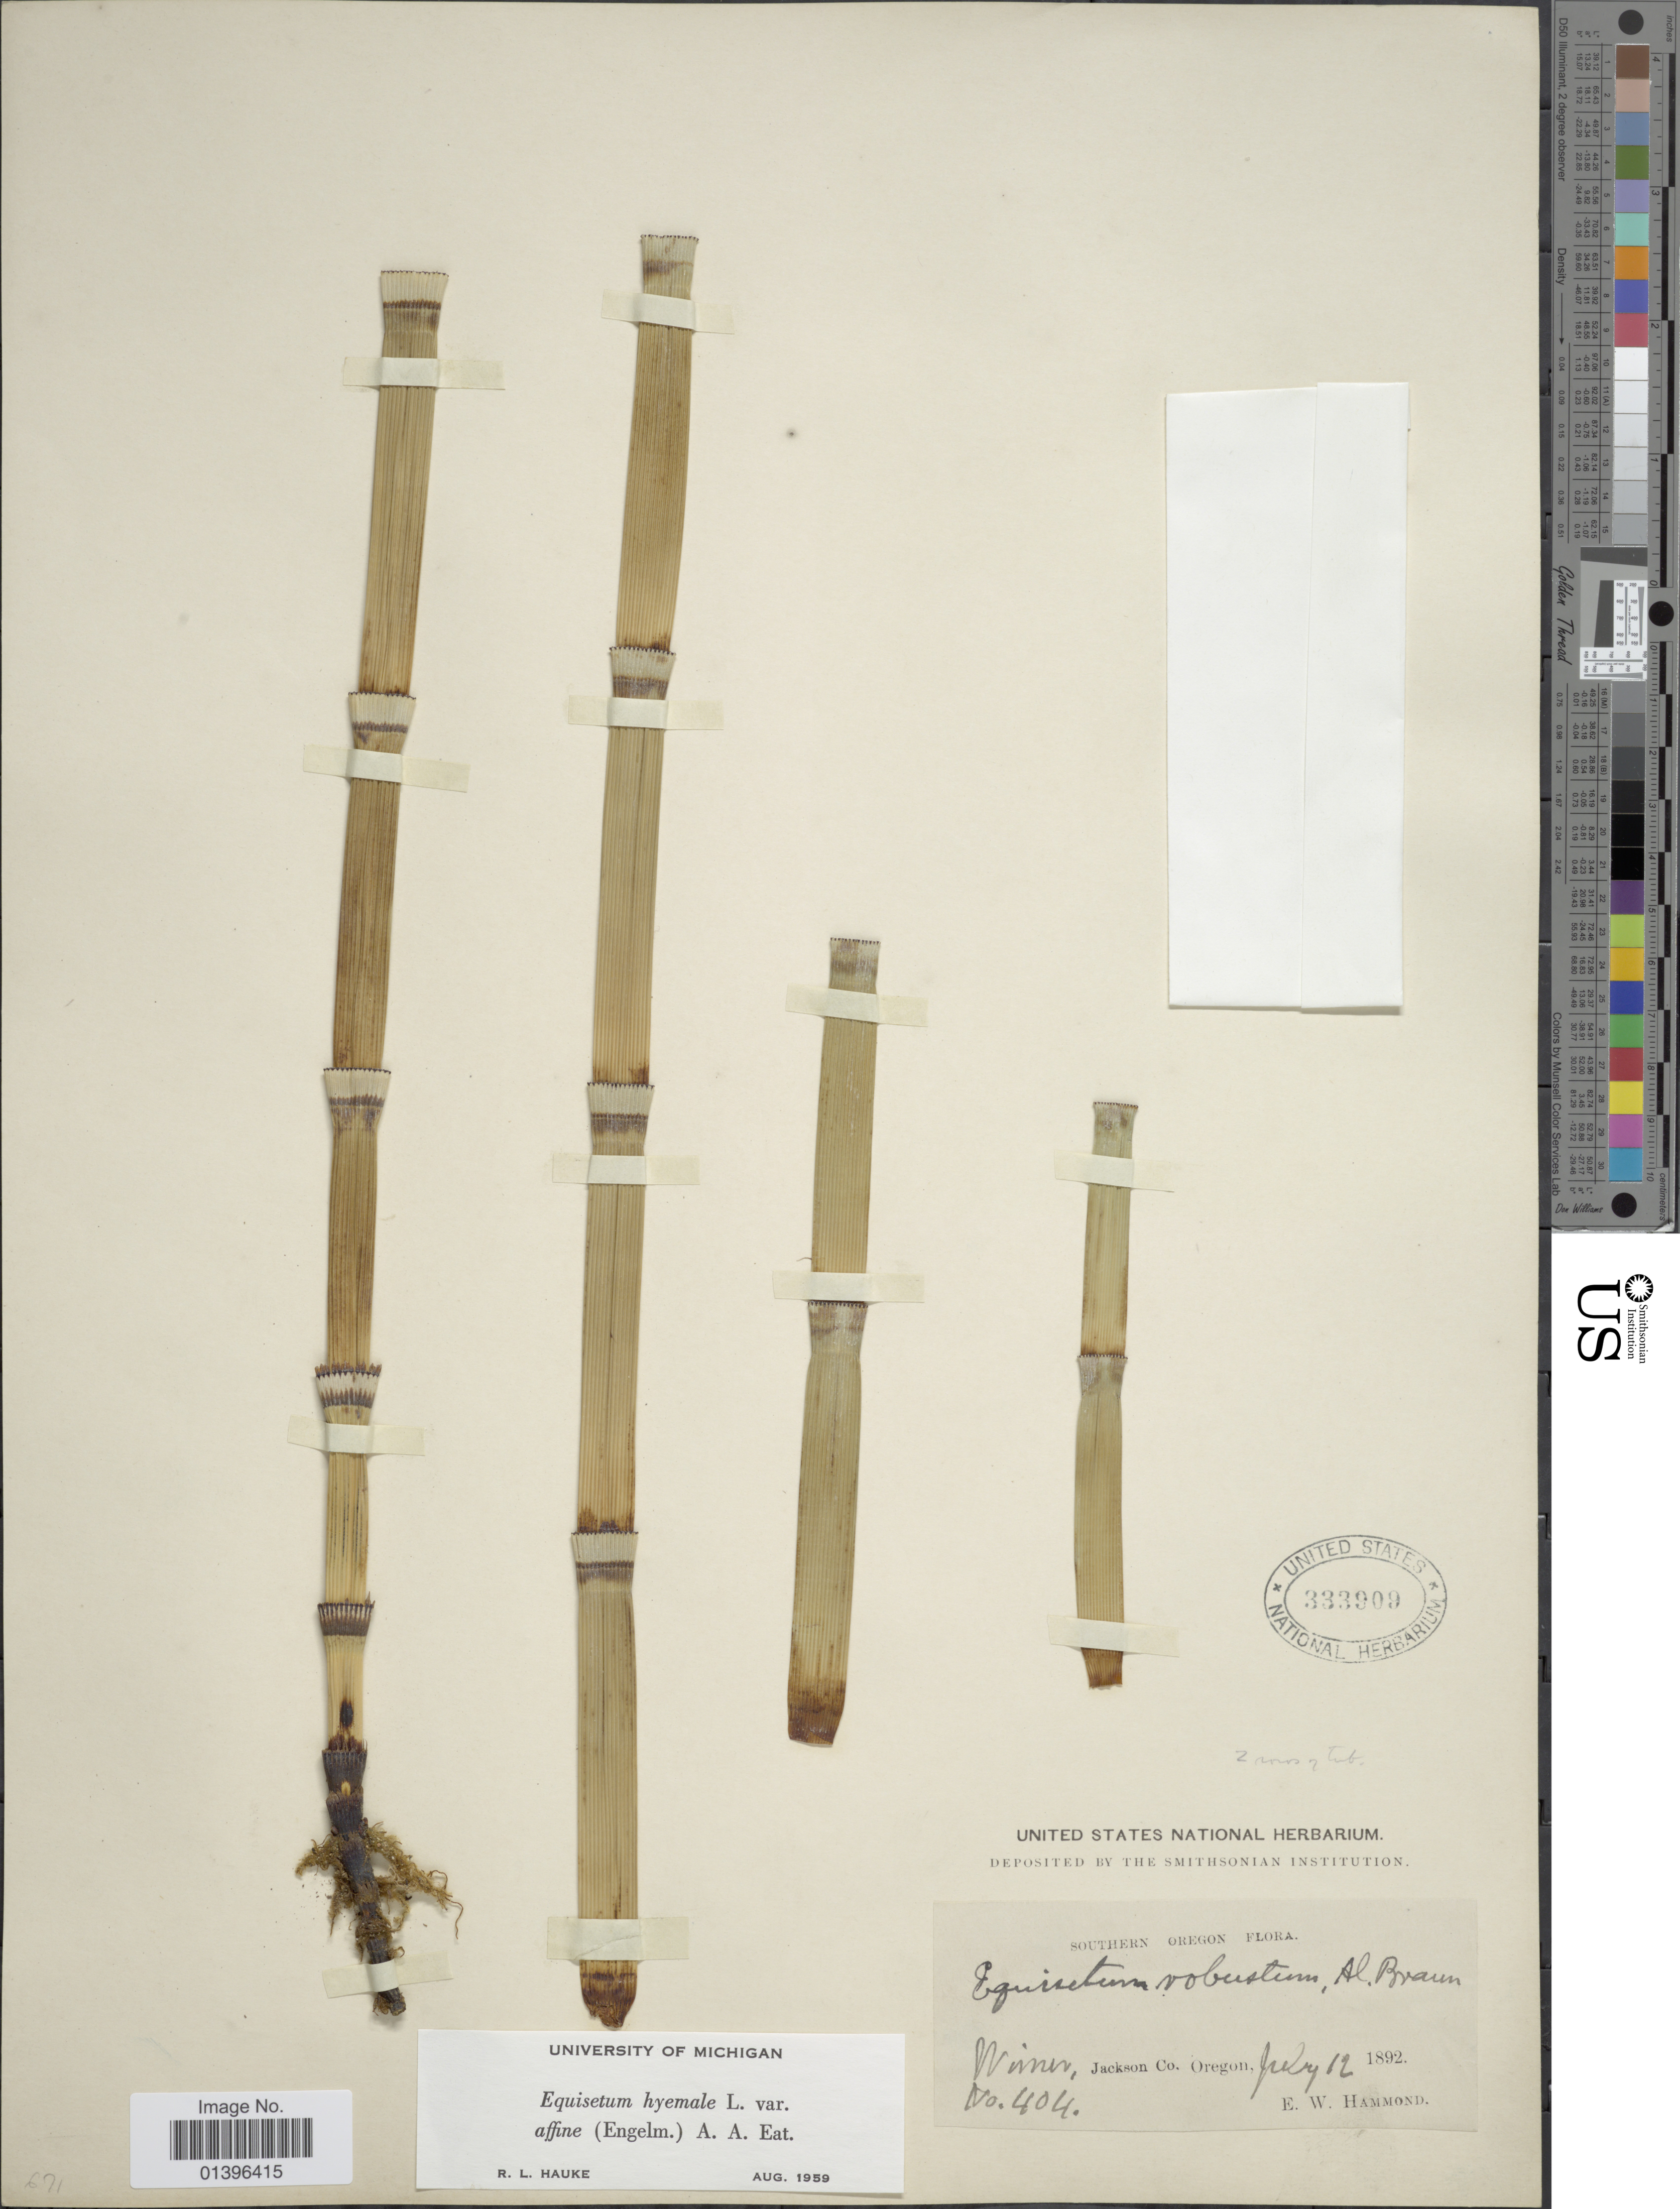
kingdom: Plantae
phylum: Tracheophyta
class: Polypodiopsida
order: Equisetales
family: Equisetaceae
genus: Equisetum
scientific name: Equisetum hyemale var. affine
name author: (Engelm.) A.A. Eaton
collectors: E. Hammond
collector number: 404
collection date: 1892-07-12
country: United States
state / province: Oregon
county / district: Jackson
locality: Southern Oregon. Winner, Jackson Co.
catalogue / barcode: US 333909